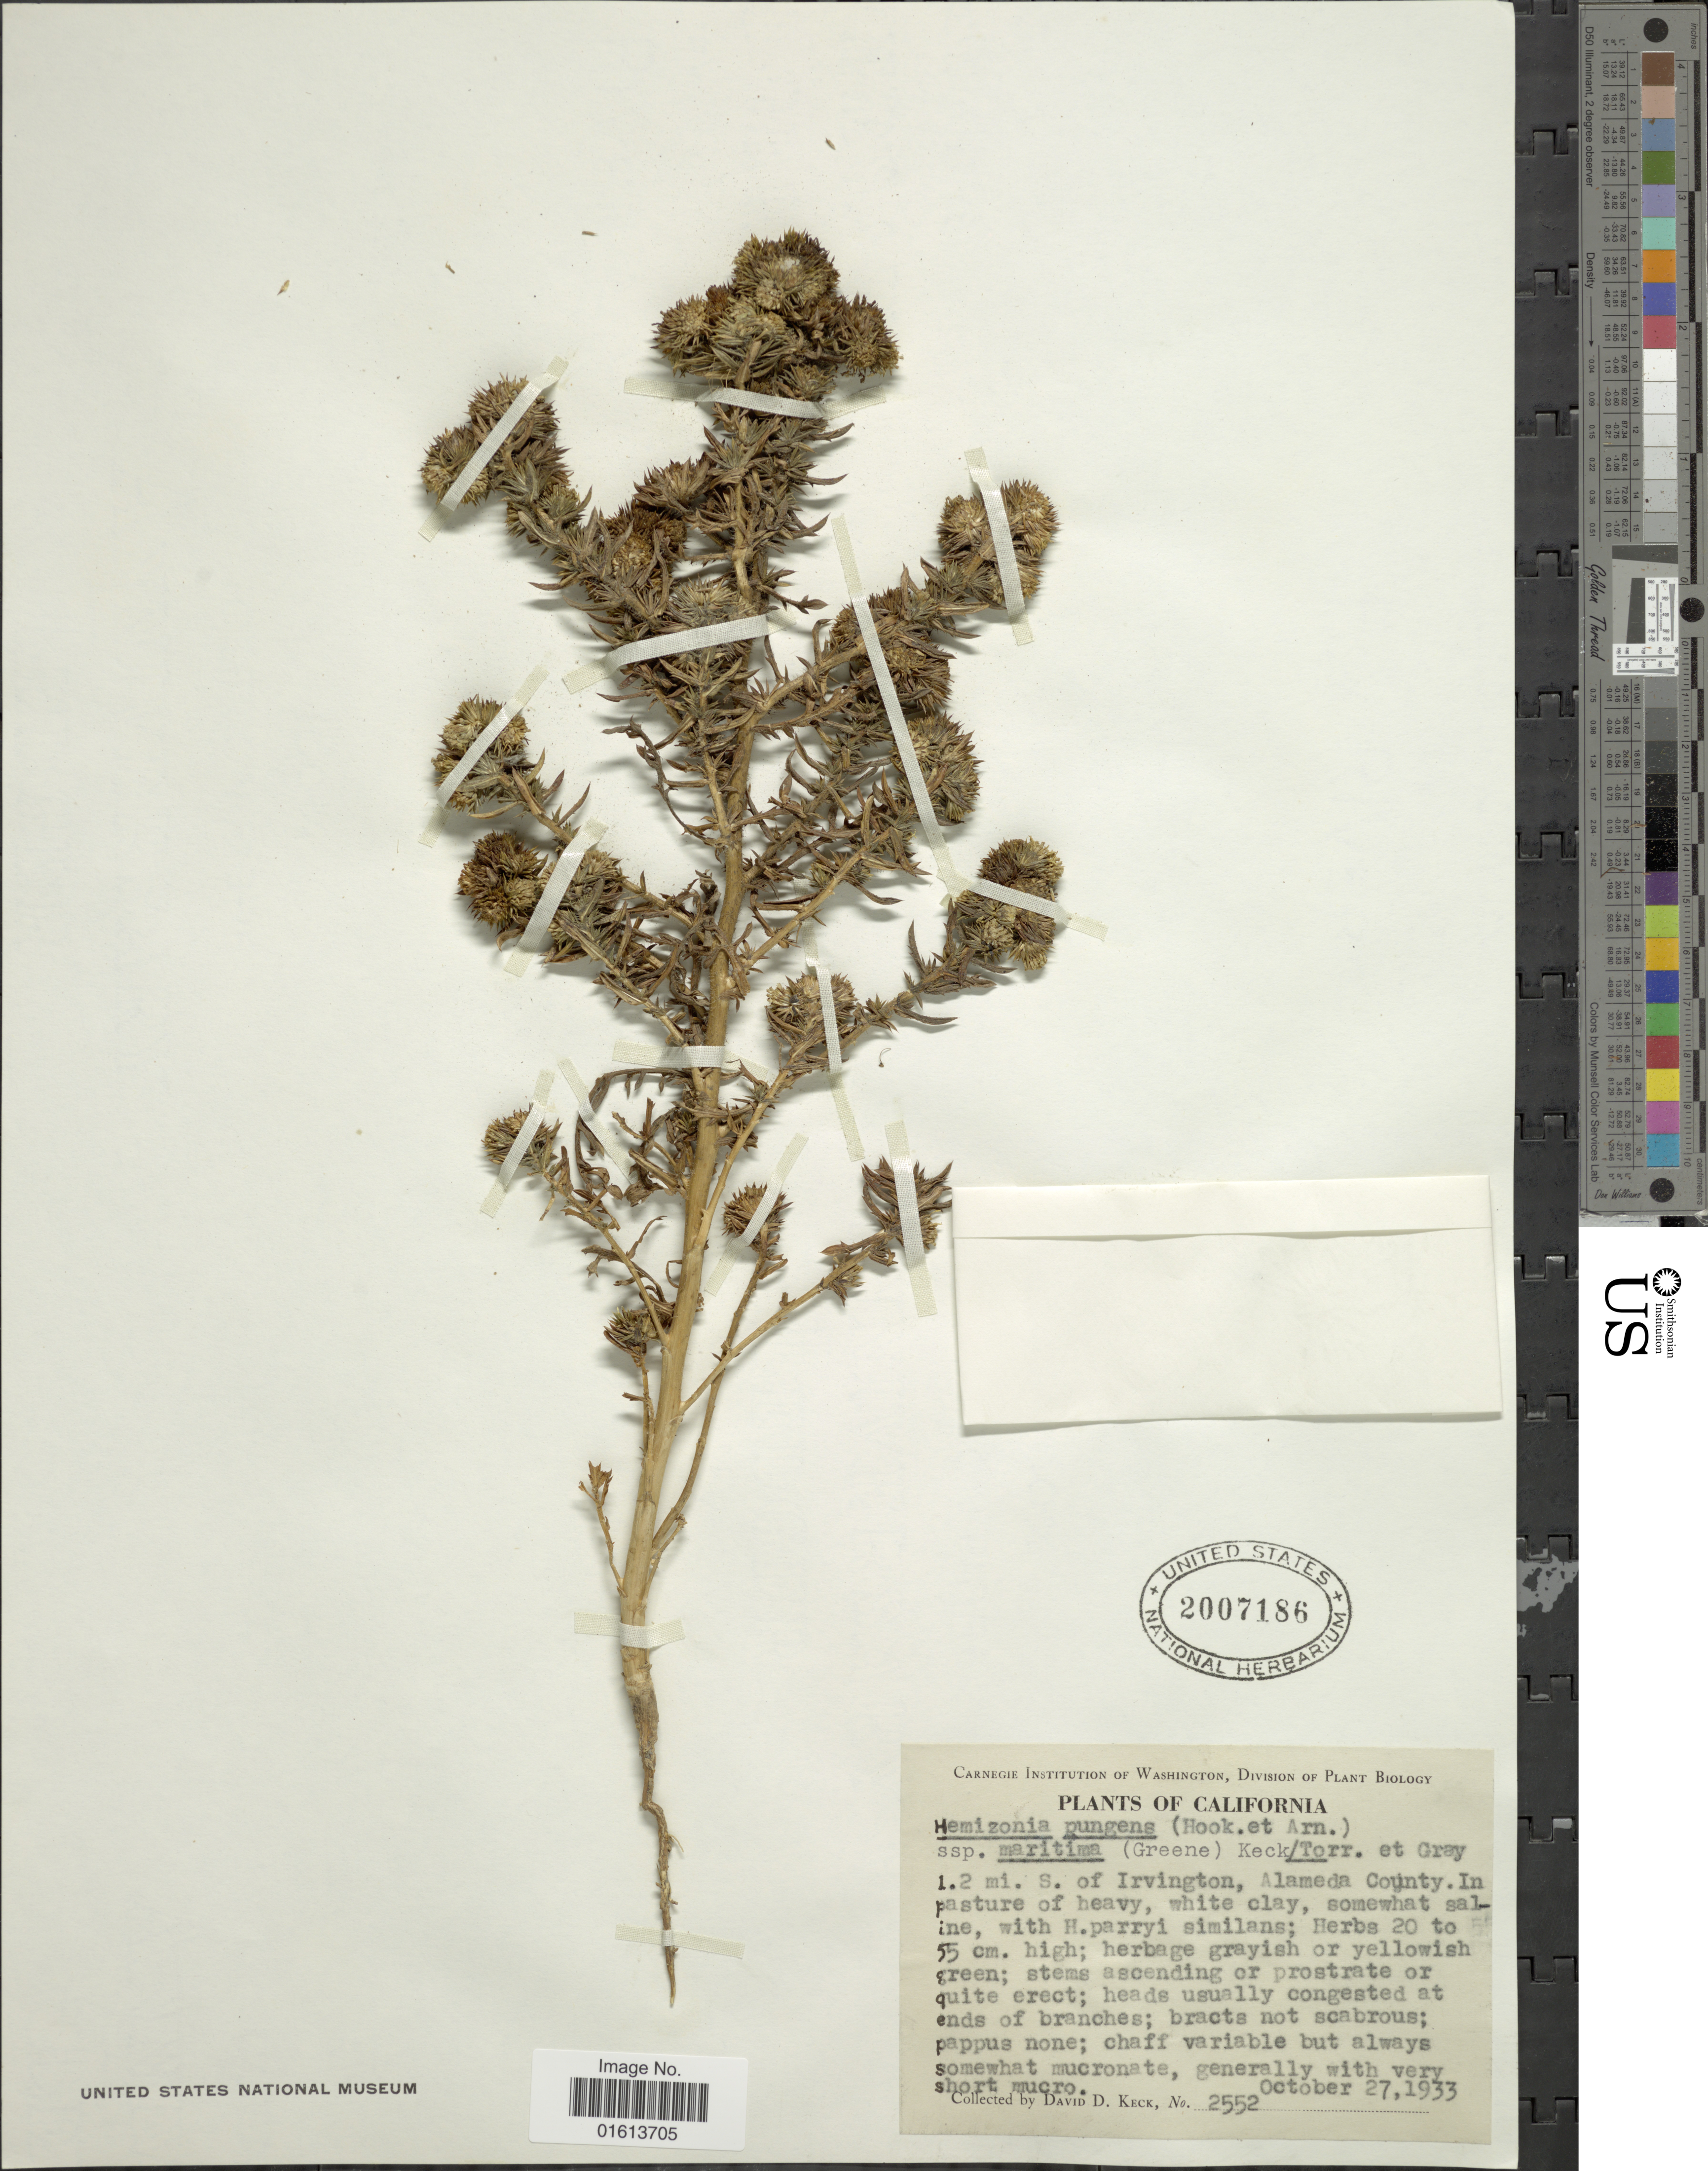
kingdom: Plantae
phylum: Tracheophyta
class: Magnoliopsida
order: Asterales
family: Asteraceae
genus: Centromadia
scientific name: Centromadia pungens subsp. pungens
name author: Hook. & Arn.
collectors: D. D. Keck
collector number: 2552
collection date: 1933-10-27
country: United States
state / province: California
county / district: Alameda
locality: California. 1.2 mi. S. of Irvington, Alameda County.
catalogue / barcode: US 2007186